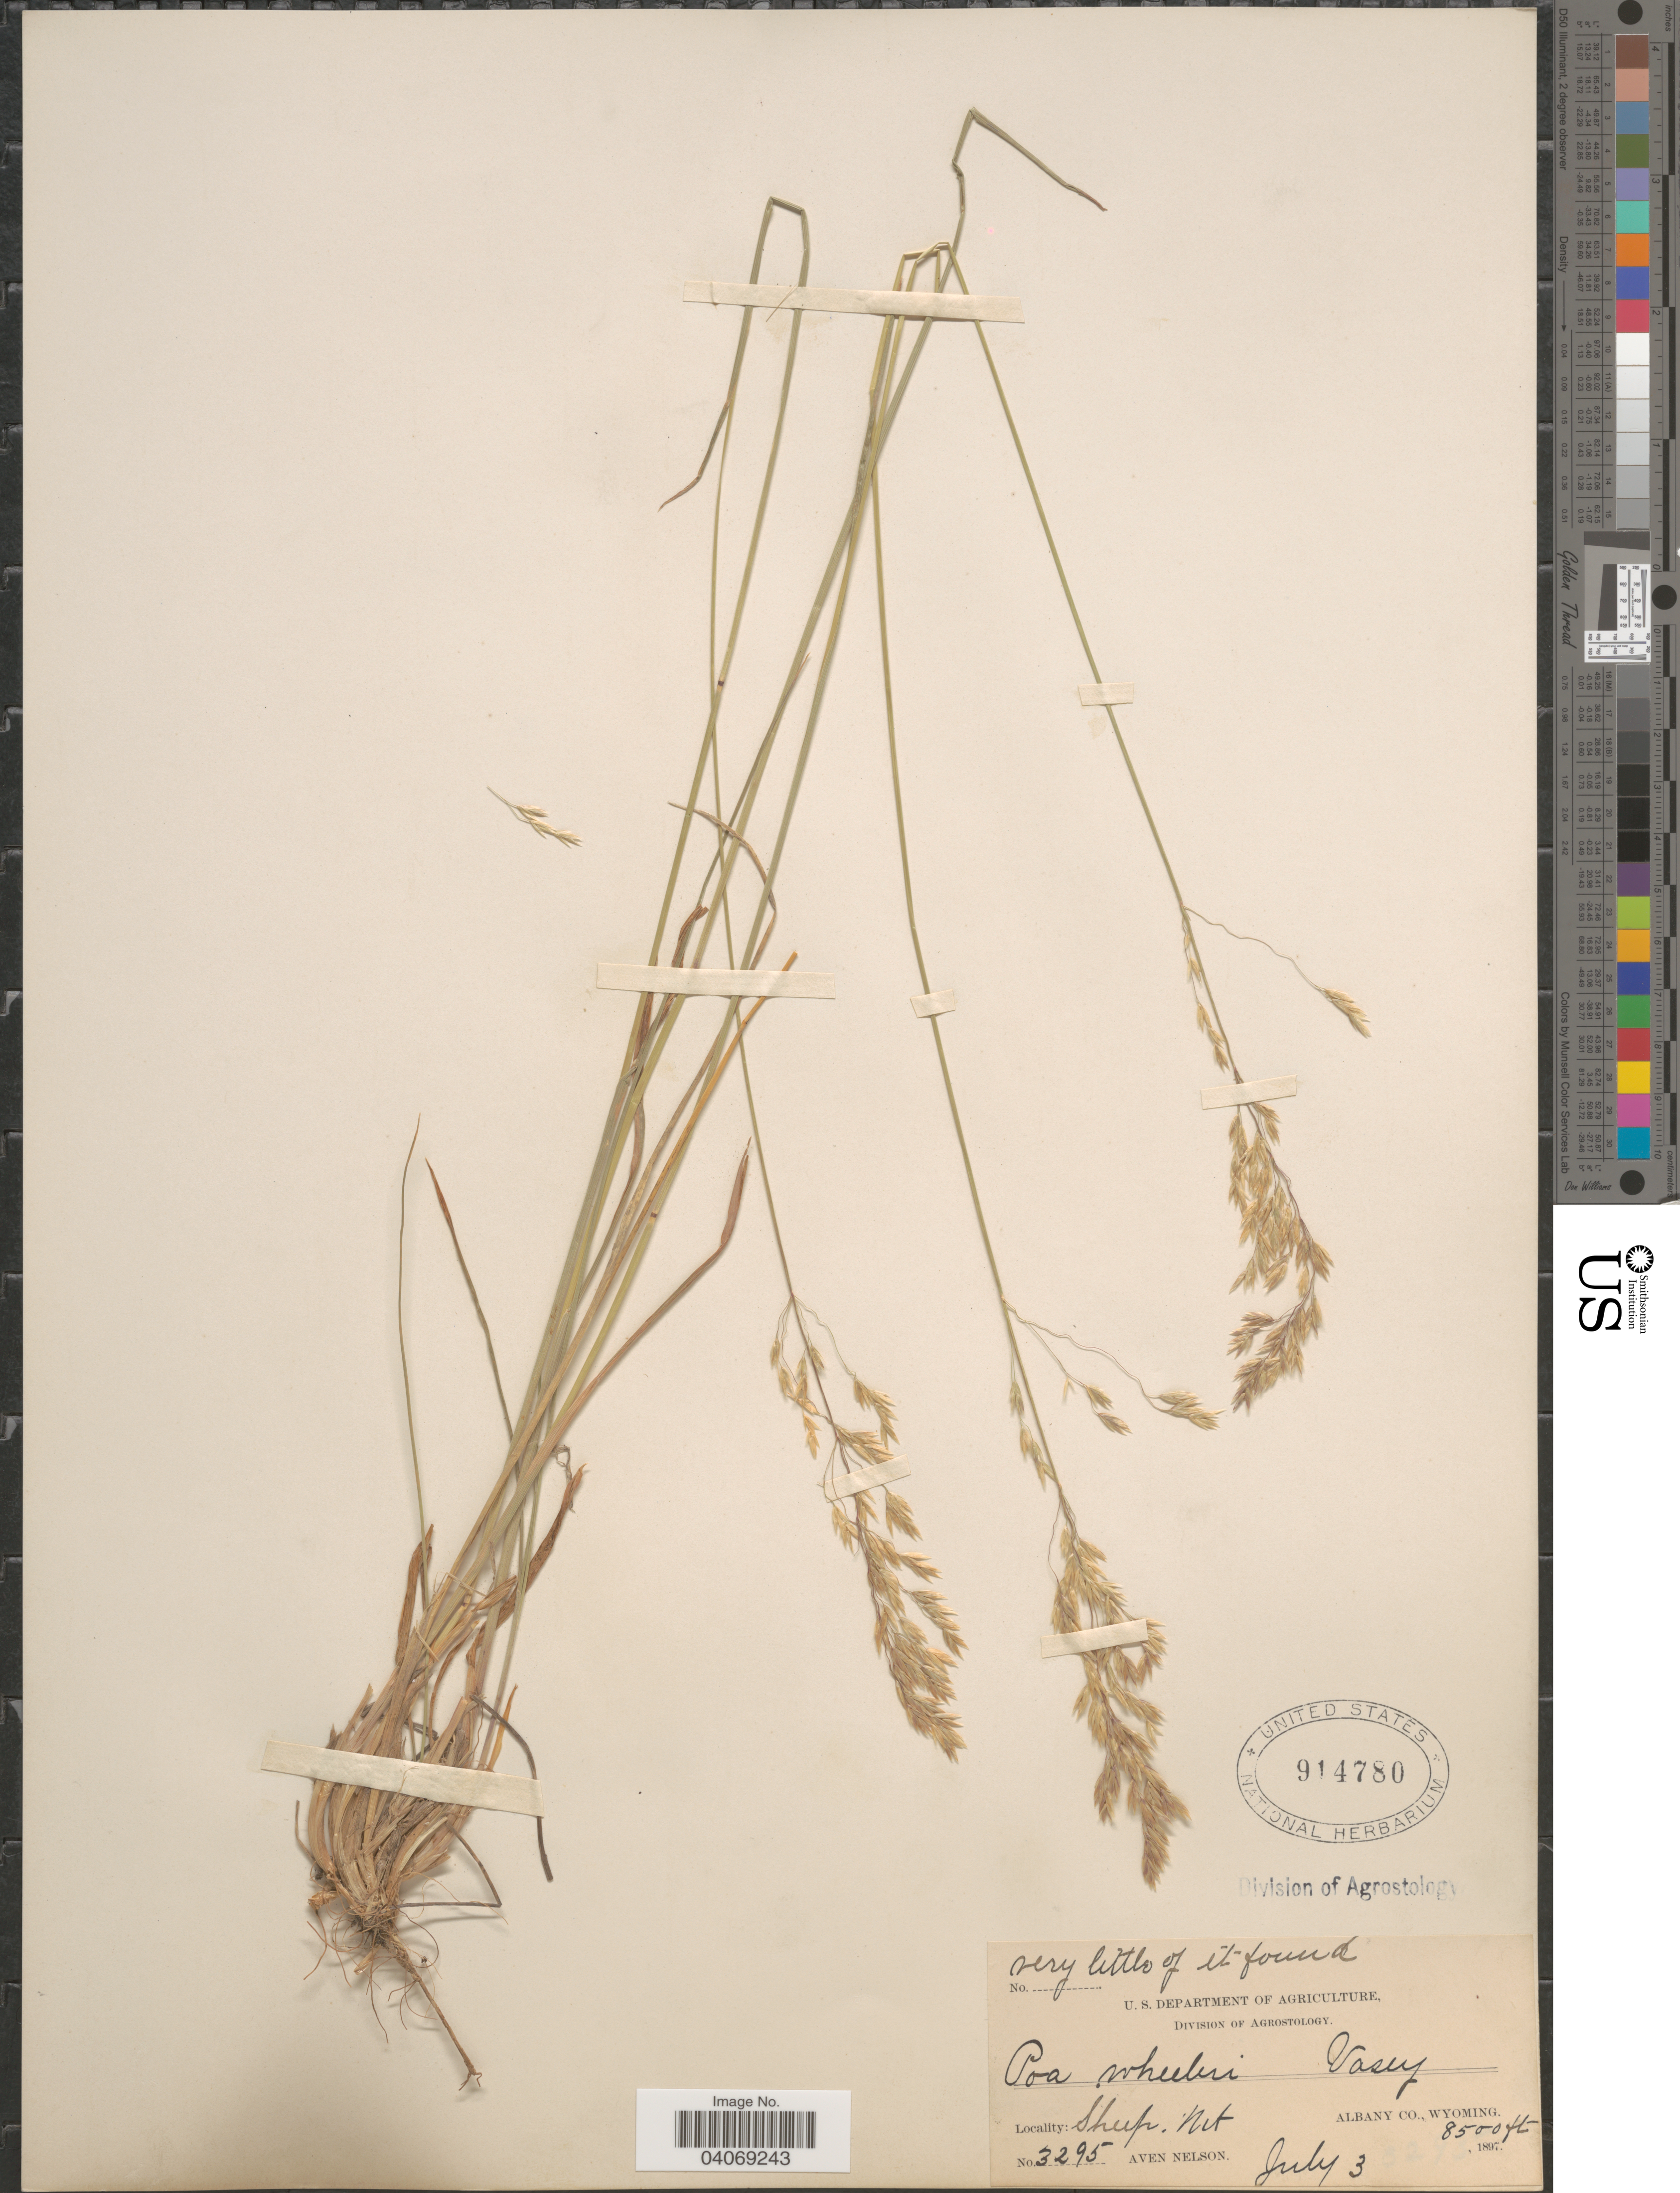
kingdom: Plantae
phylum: Tracheophyta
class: Liliopsida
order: Poales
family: Poaceae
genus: Poa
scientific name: Poa wheeleri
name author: Vasey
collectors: A. Nelson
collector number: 3295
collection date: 1897-07-03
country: United States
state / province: Wyoming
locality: Sheep Mt. Albany Co.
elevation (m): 2591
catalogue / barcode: US 914780